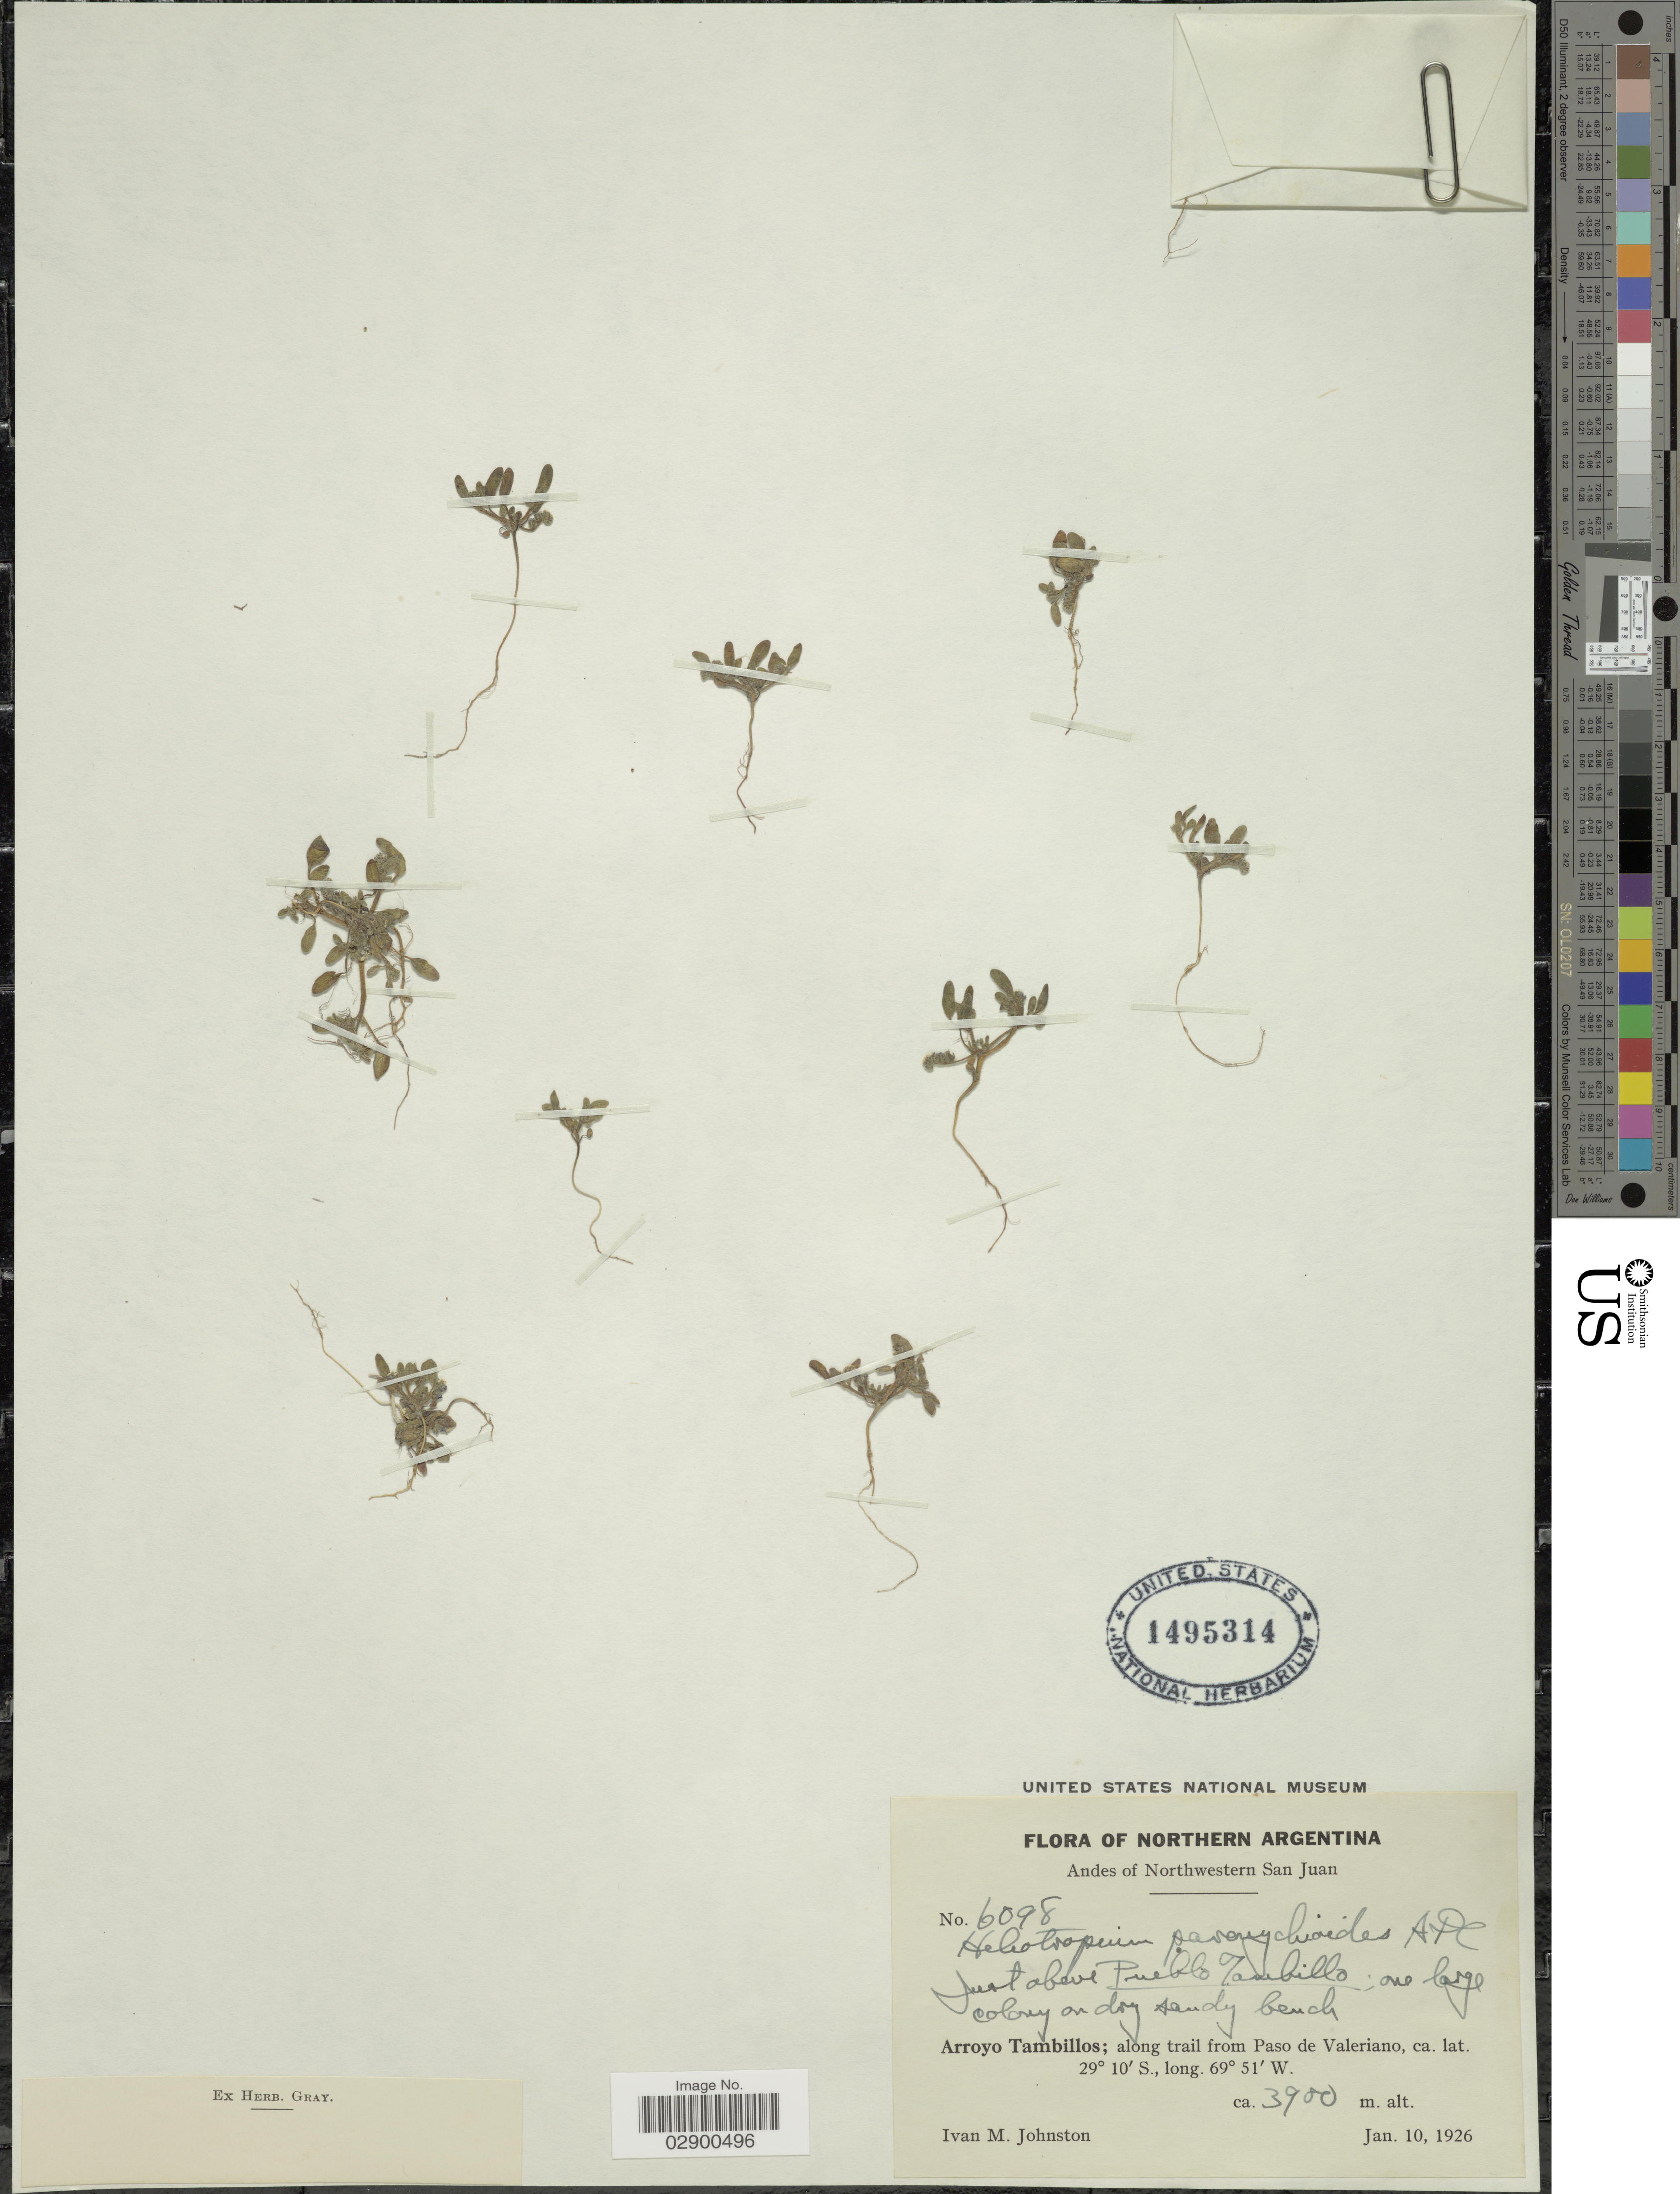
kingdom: Plantae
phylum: Tracheophyta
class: Magnoliopsida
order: Boraginales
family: Heliotropiaceae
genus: Heliotropium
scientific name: Heliotropium paronychioides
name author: DC.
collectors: I.M. Johnston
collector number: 6098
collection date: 1926-01-10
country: Argentina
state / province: San Juan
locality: Northern Argentina, Andes of Northwestern San Juan, Arroyo Tambillos, along trail from Paso de Valeriano.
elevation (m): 3900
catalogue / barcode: US 1495314